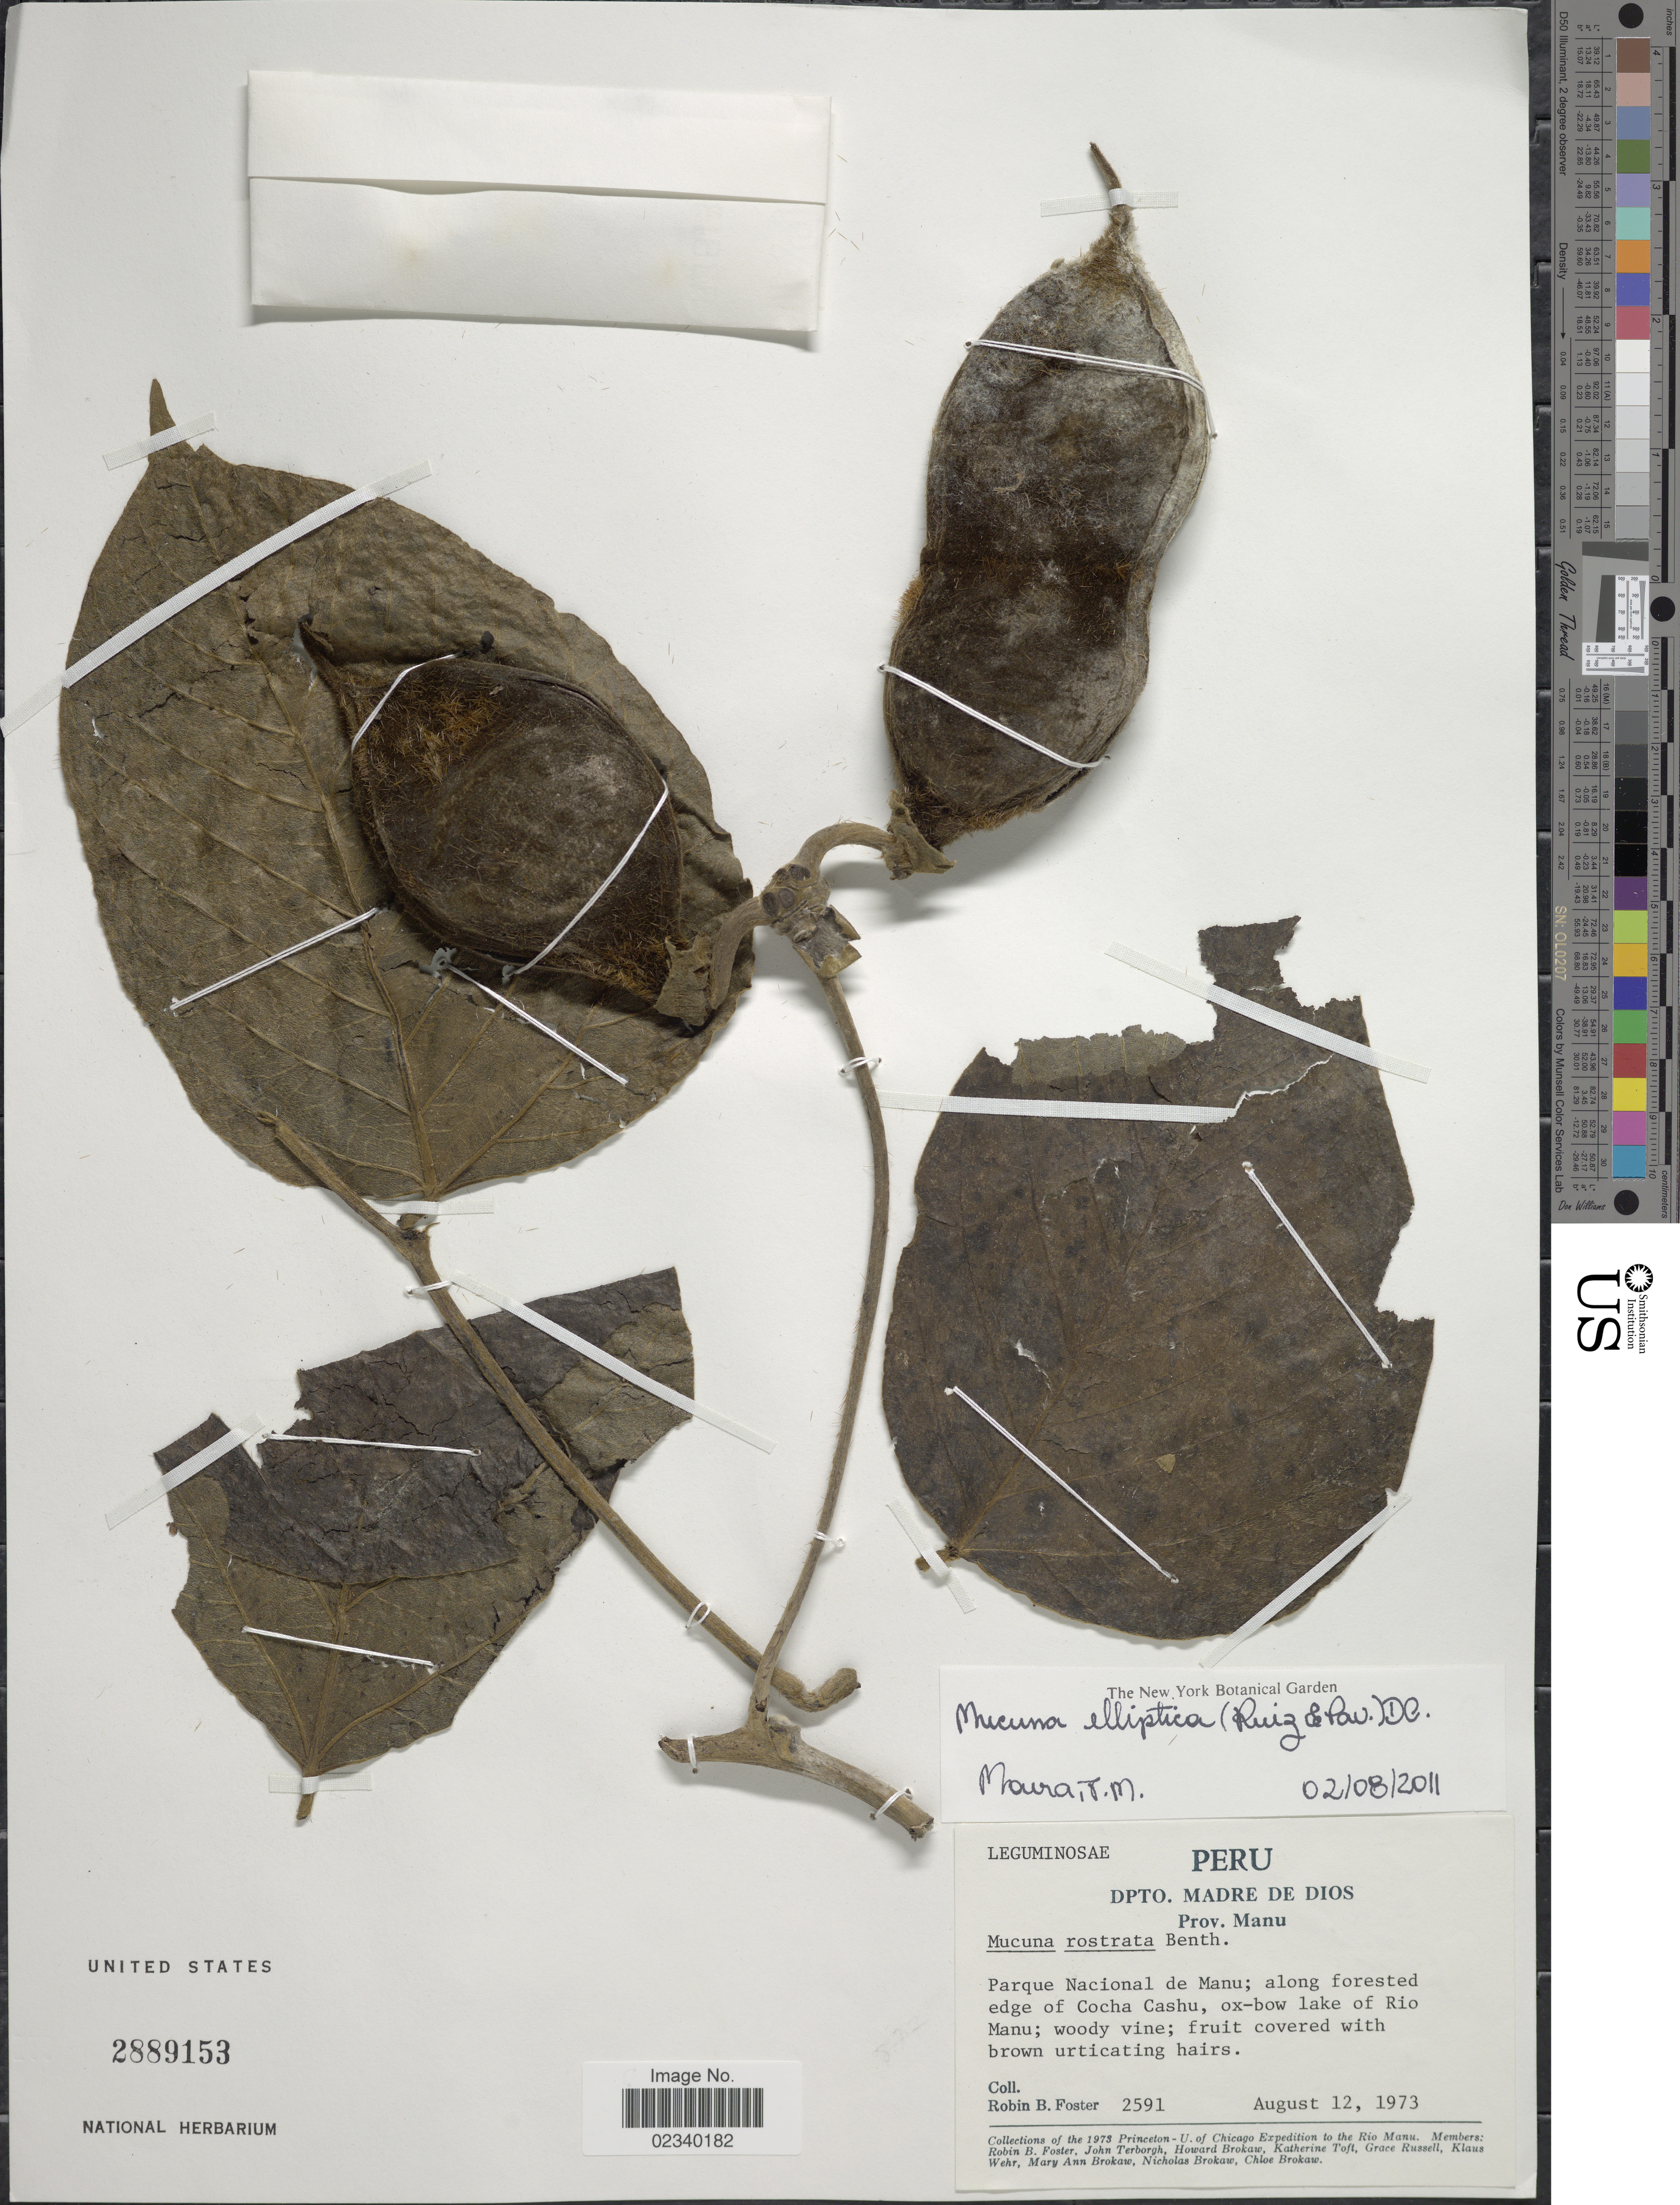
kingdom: Plantae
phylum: Tracheophyta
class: Magnoliopsida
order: Fabales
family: Fabaceae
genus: Mucuna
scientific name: Mucuna elliptica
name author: DC.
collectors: R. B. Foster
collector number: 2591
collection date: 1973-08-12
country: Peru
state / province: Madre de Dios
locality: Dpto. Madre de Dios. Prov. Manu. Parque Nacional de Manu; along forested edge of Cocha Cashu, ox-bow lake of Rio Manu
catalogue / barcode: US 2889153